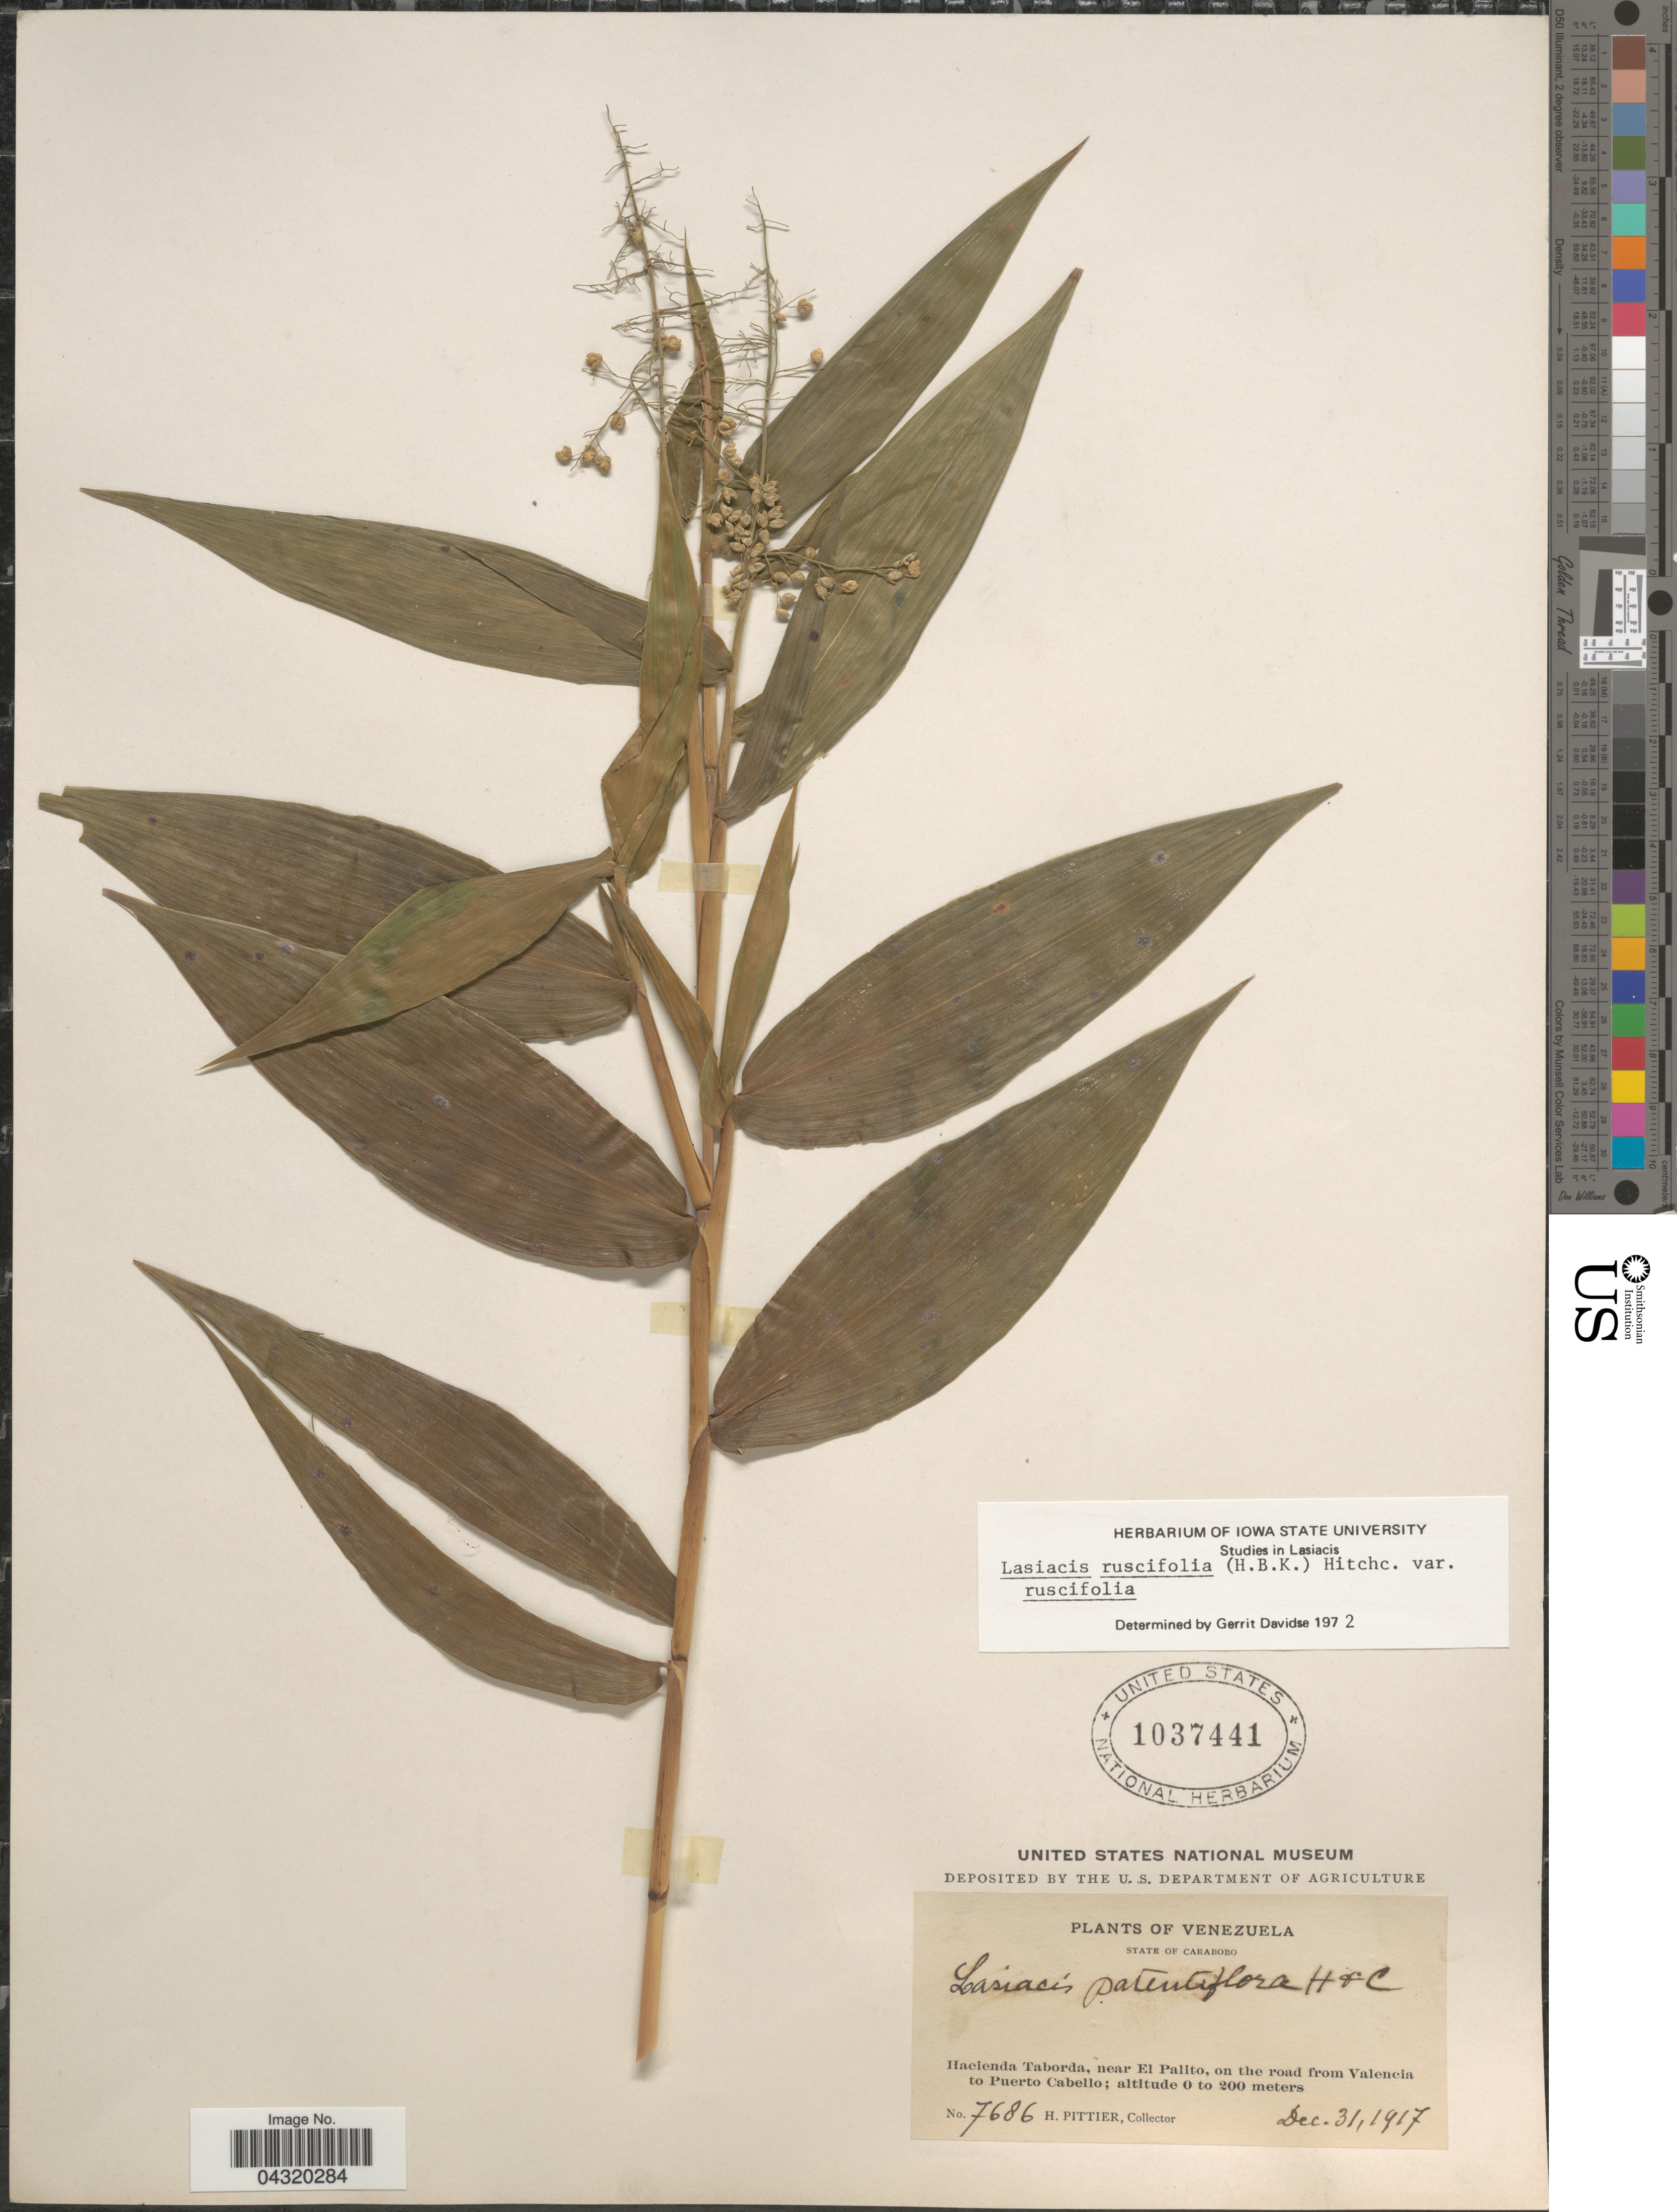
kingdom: Plantae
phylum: Tracheophyta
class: Liliopsida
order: Poales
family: Poaceae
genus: Lasiacis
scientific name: Lasiacis ruscifolia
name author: (Kunth) Hitchc.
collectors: H. F. Pittier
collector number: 7686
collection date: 1917-12-31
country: Venezuela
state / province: Carabobo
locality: Hacienda Taborda, near El Palito, on the road from Valencia to Puerto Cabello.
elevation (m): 0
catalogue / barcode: US 1037441